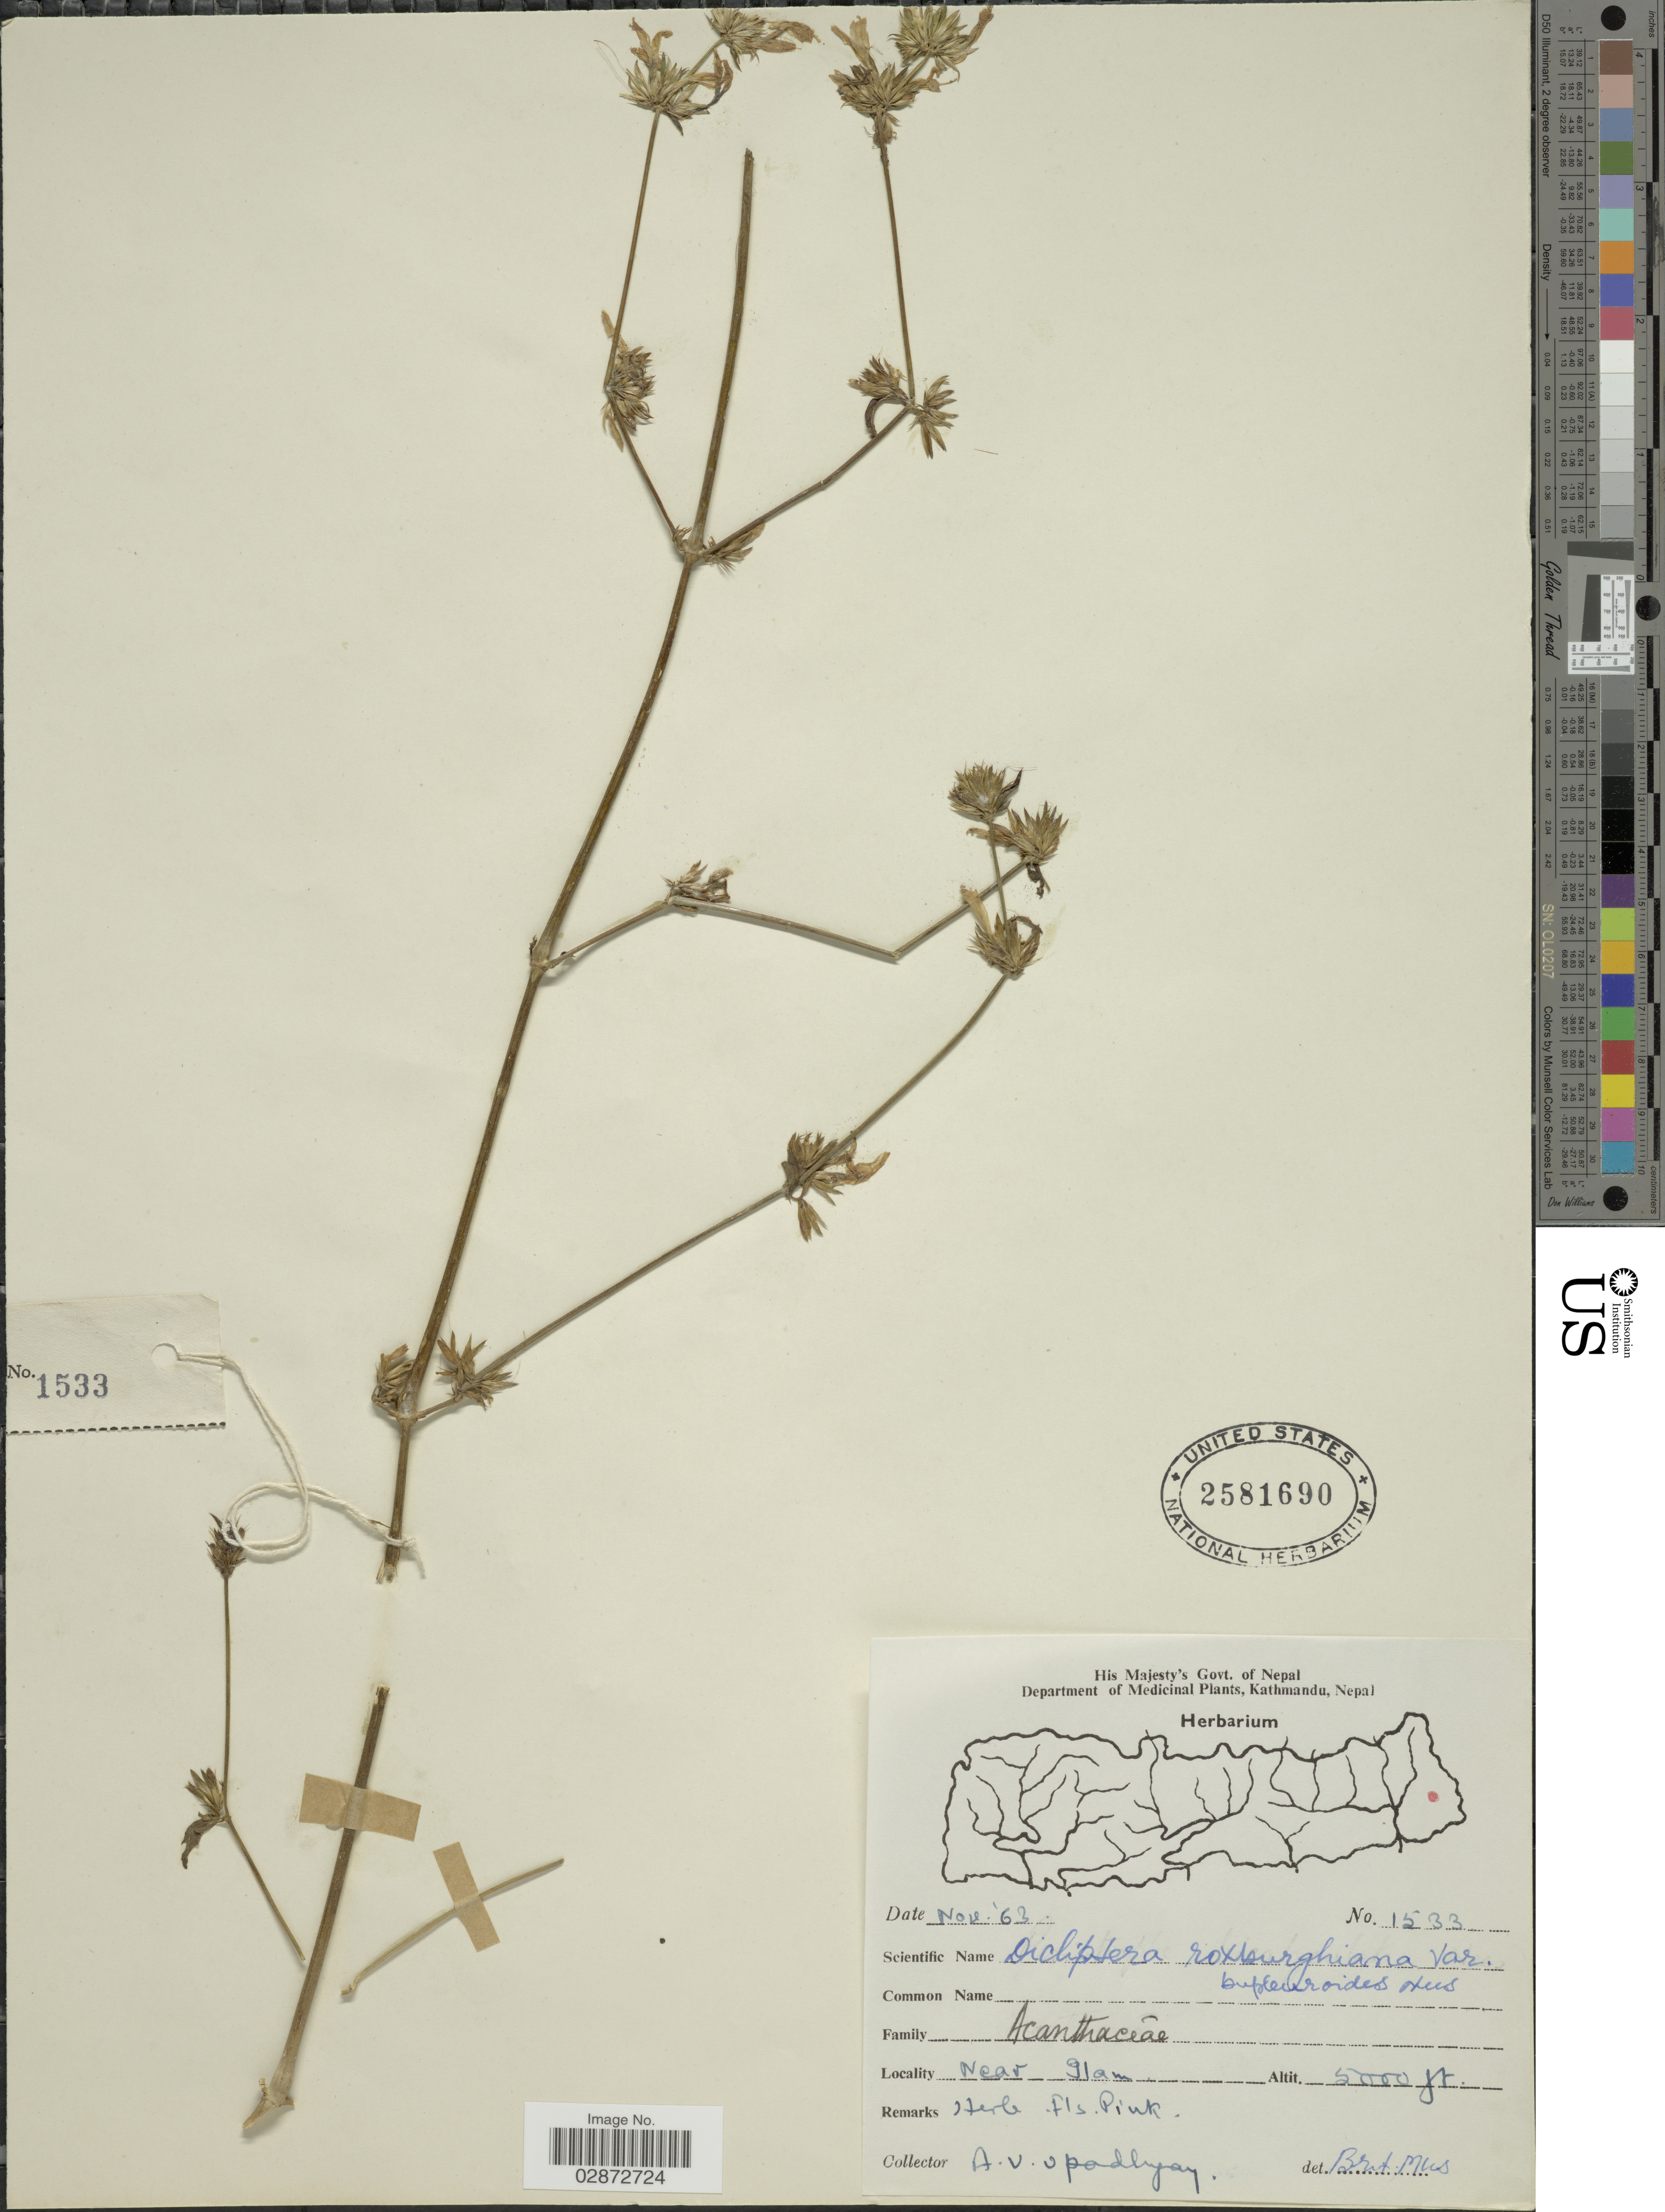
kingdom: Plantae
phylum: Tracheophyta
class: Magnoliopsida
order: Lamiales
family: Acanthaceae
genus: Dicliptera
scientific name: Dicliptera roxburghiana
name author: Nees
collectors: A. V. Upadhyay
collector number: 1533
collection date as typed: Transcribed d/m/y: /11/63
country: Nepal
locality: Near Glam.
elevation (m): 1524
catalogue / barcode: US 2581690